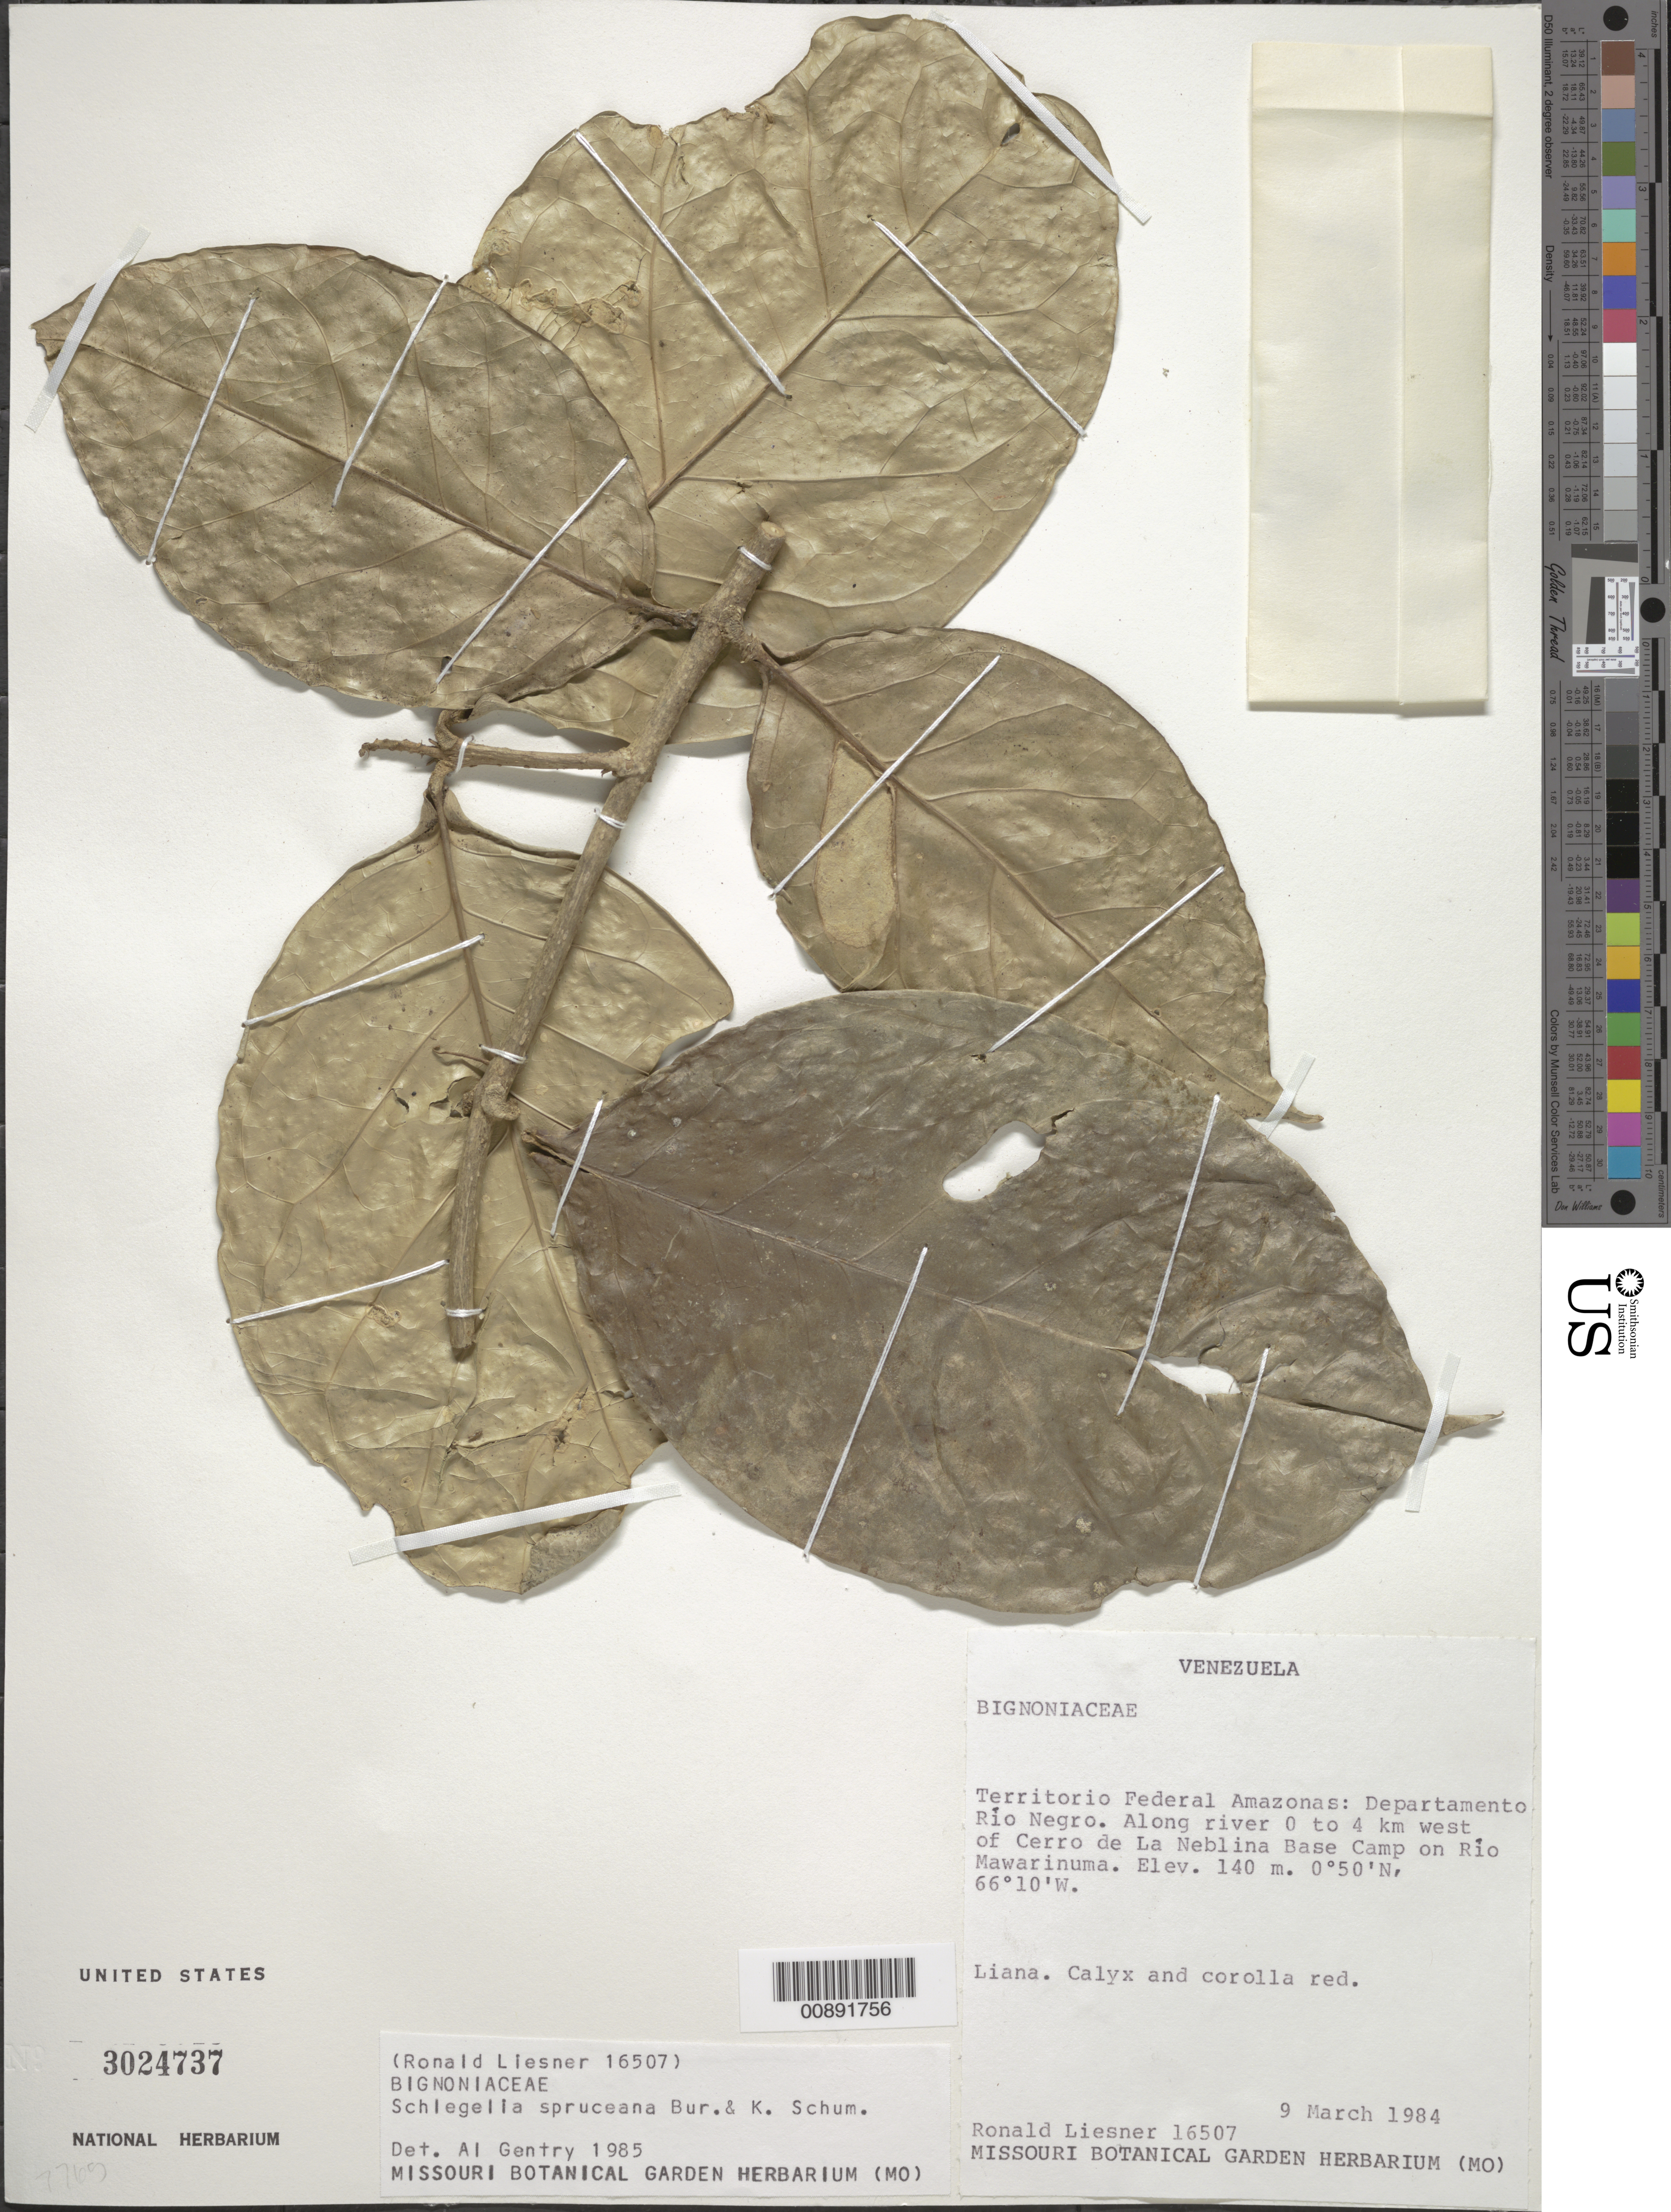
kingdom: Plantae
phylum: Tracheophyta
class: Magnoliopsida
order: Lamiales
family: Schlegeliaceae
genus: Schlegelia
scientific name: Schlegelia spruceana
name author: Bureau & K. Schum.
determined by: Gentry, A. H.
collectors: R. L. Liesner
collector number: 16507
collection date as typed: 9-Mar-84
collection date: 1984-03-09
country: Venezuela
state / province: Amazonas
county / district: Río Negro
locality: Río Mawarinuma, 0-4 km N of Cerro de La Neblina Base Camp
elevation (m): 140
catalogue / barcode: US 3024737